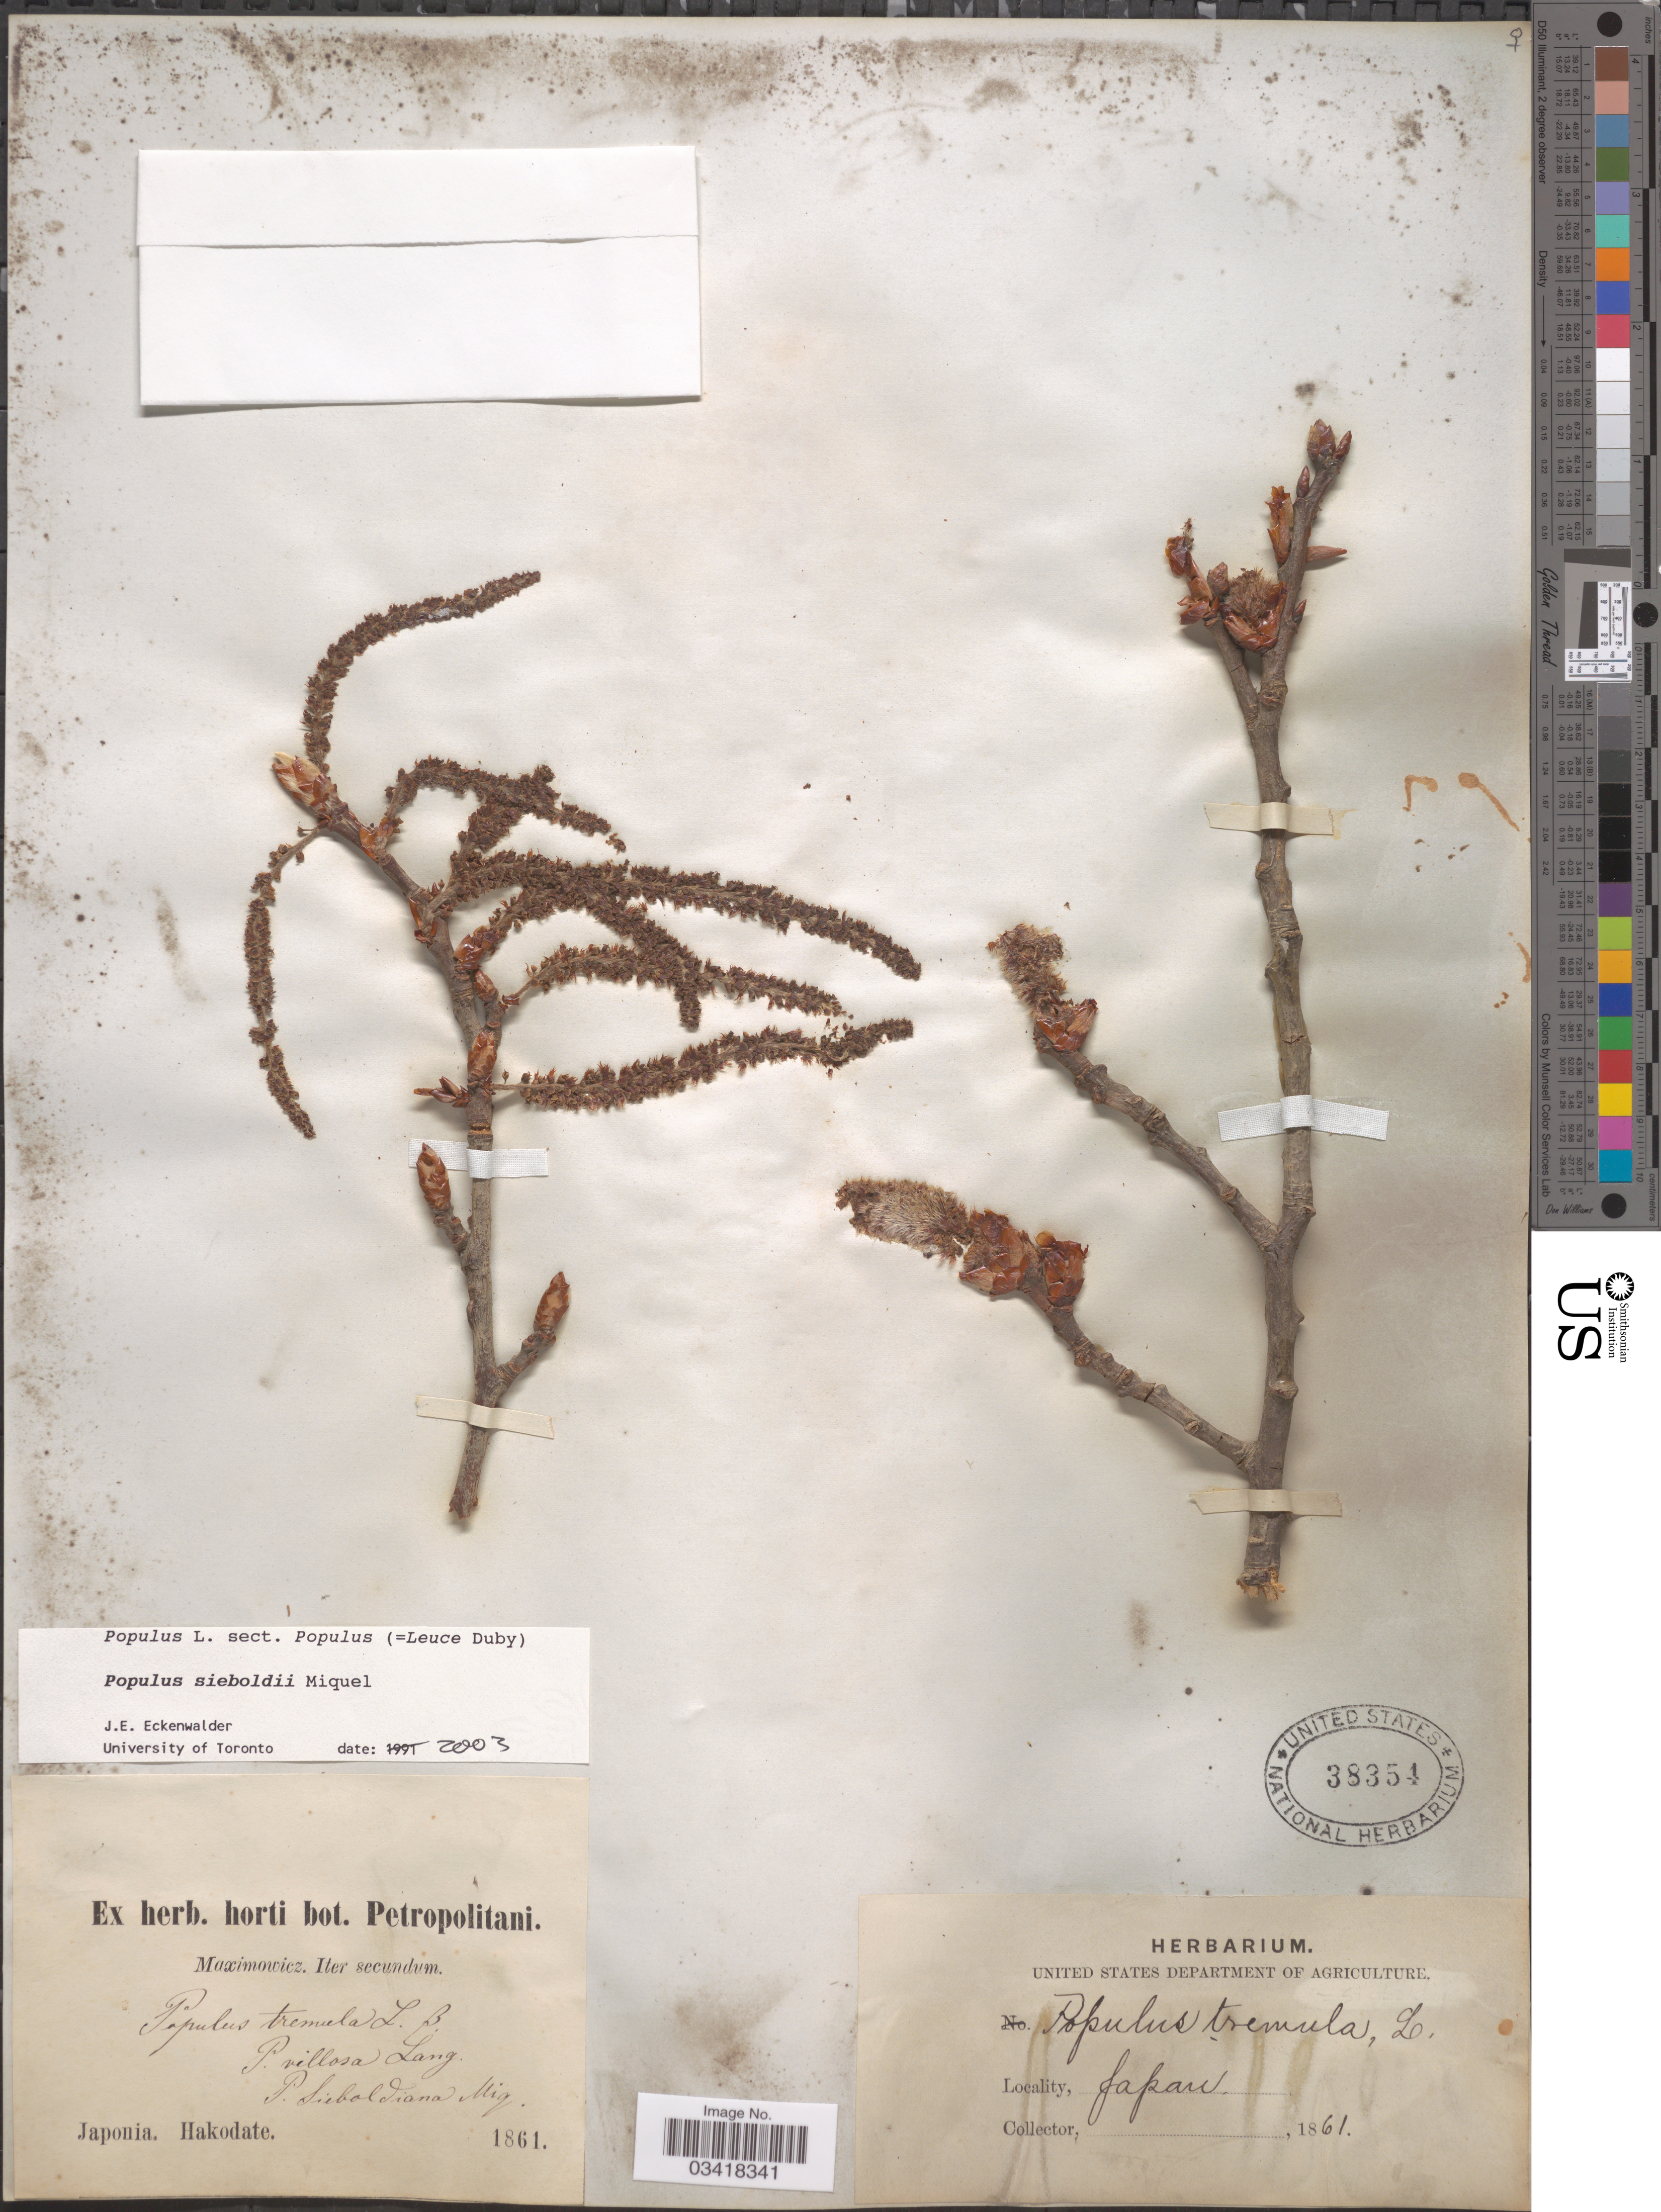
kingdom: Plantae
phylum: Tracheophyta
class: Magnoliopsida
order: Malpighiales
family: Salicaceae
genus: Populus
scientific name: Populus sieboldii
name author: Miq.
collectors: Maximowicz, --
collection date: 1861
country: Japan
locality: Hakodate.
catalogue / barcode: US 38354